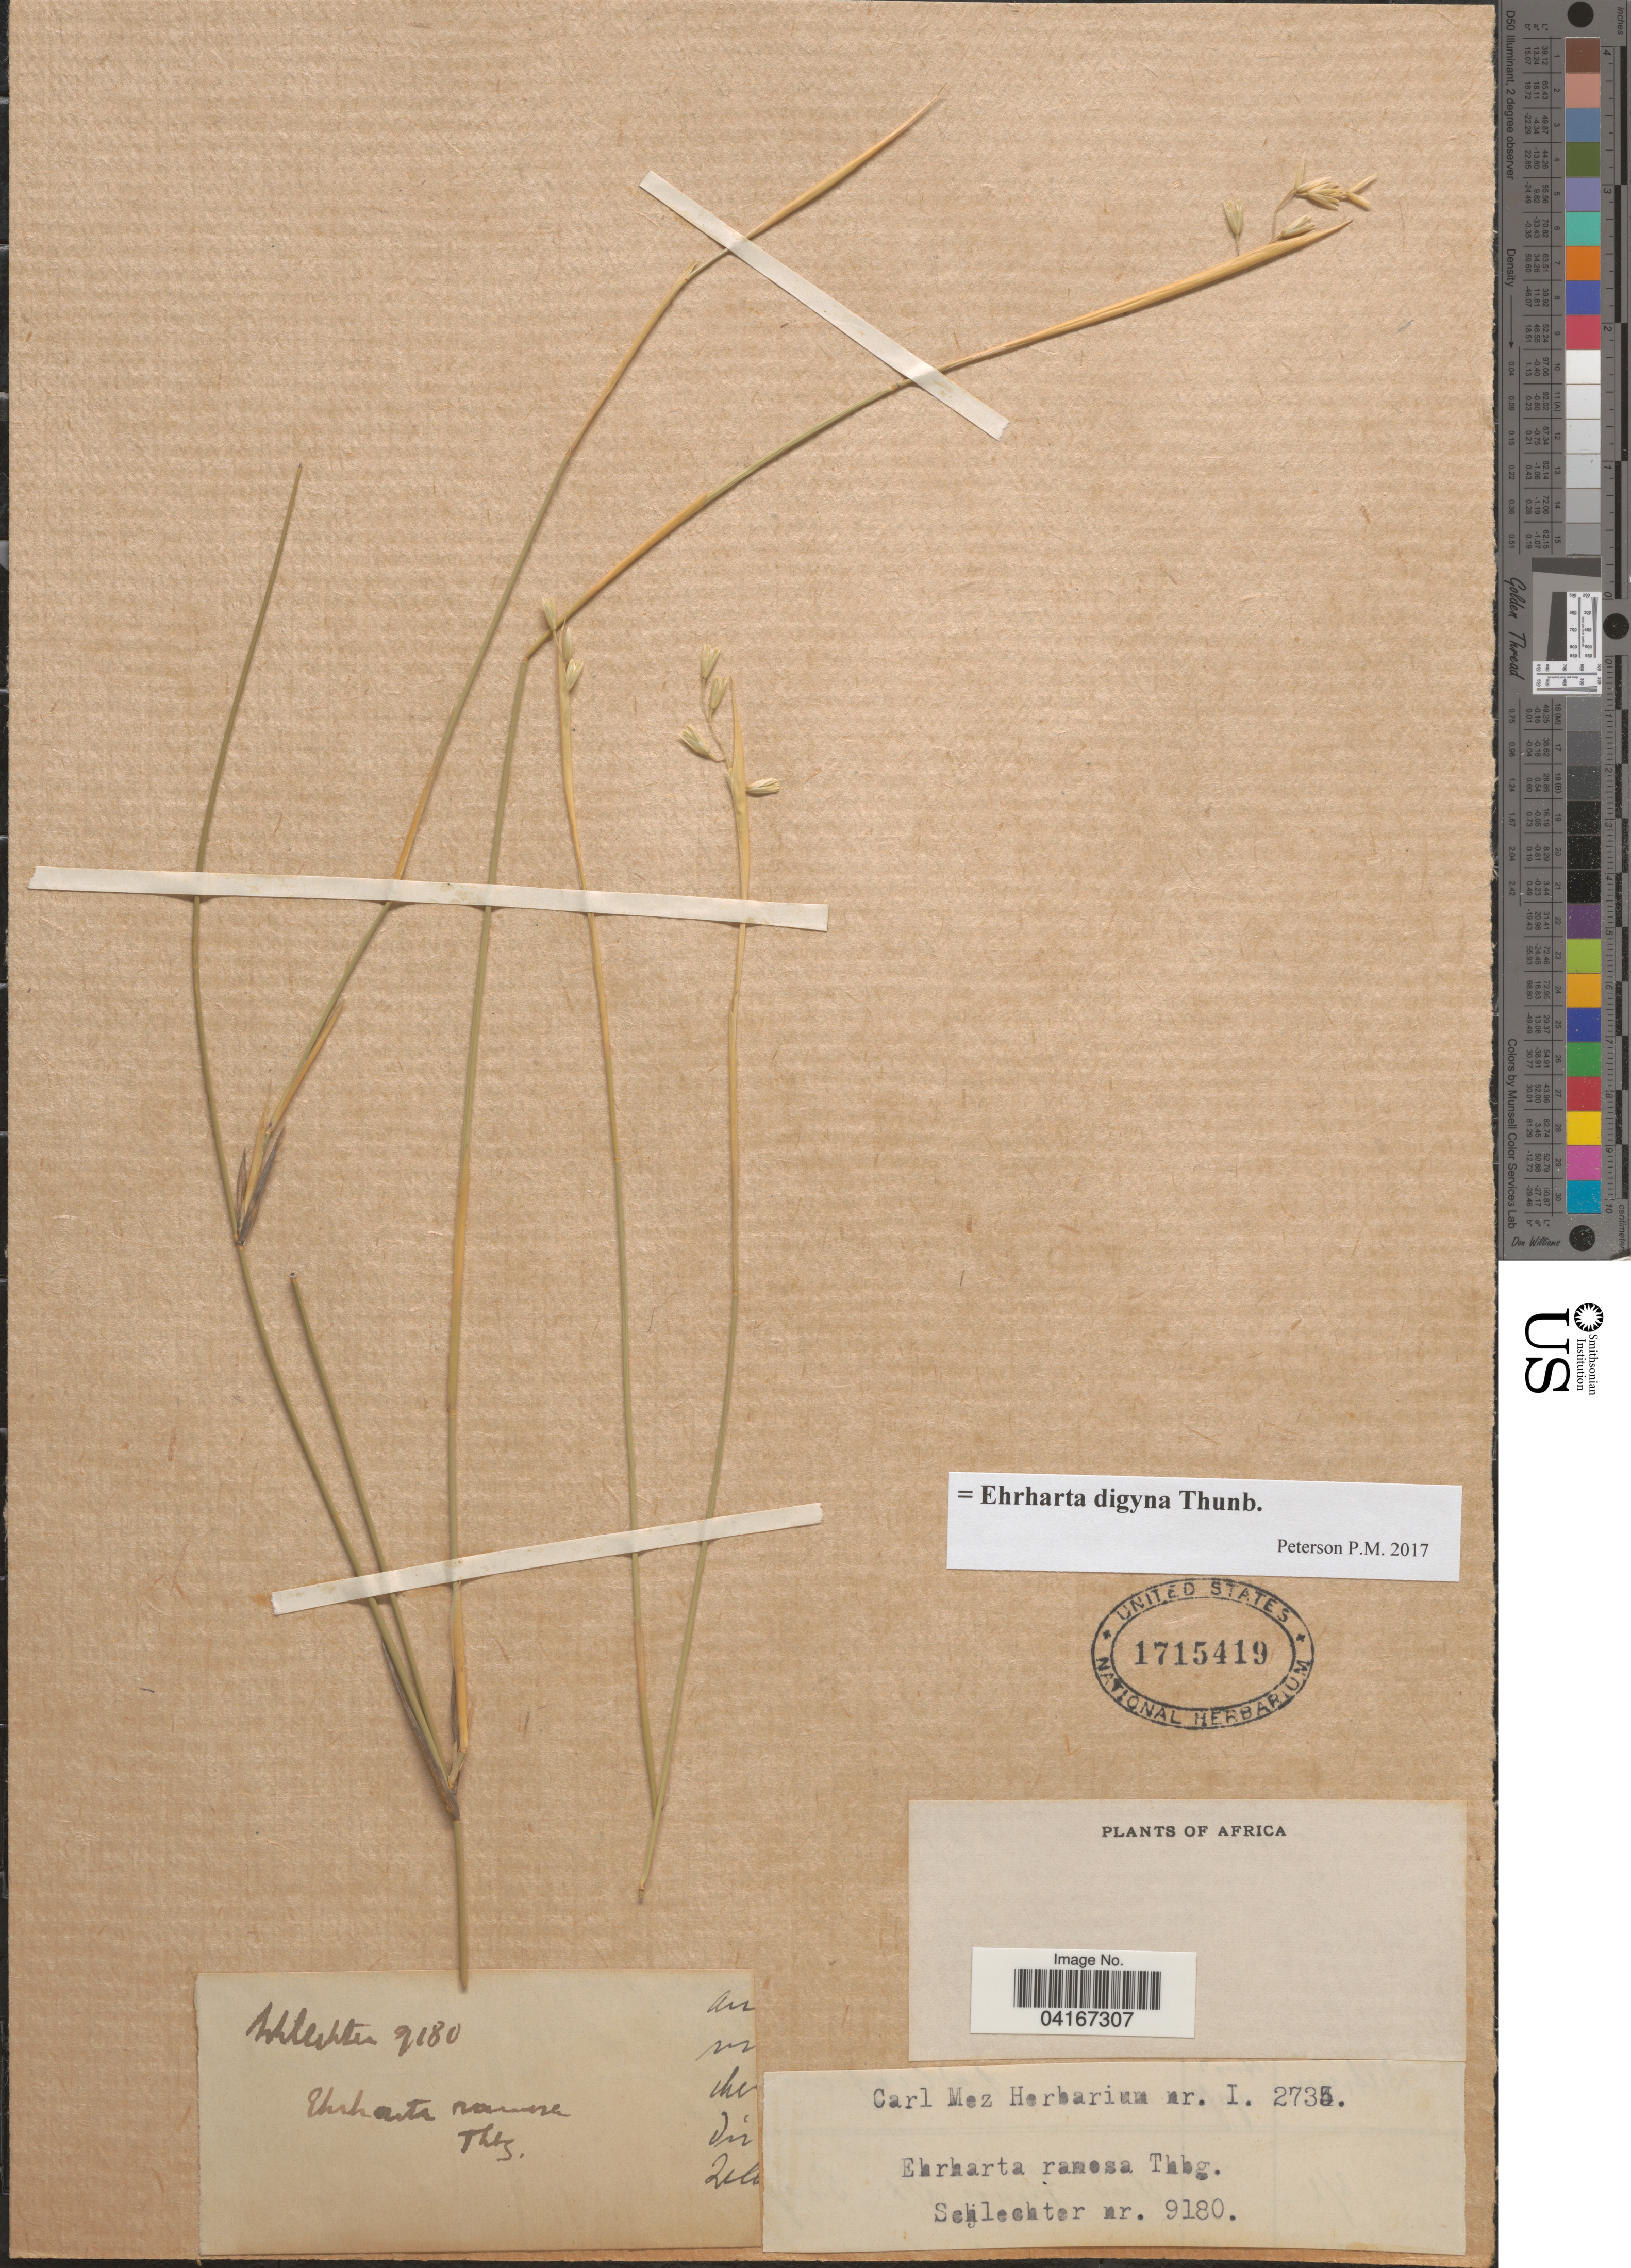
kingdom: Plantae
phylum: Tracheophyta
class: Liliopsida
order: Poales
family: Poaceae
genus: Ehrharta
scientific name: Ehrharta digyna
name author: Thunb.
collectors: Schlechter, --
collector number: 9180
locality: Africa.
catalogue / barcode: US 1715419